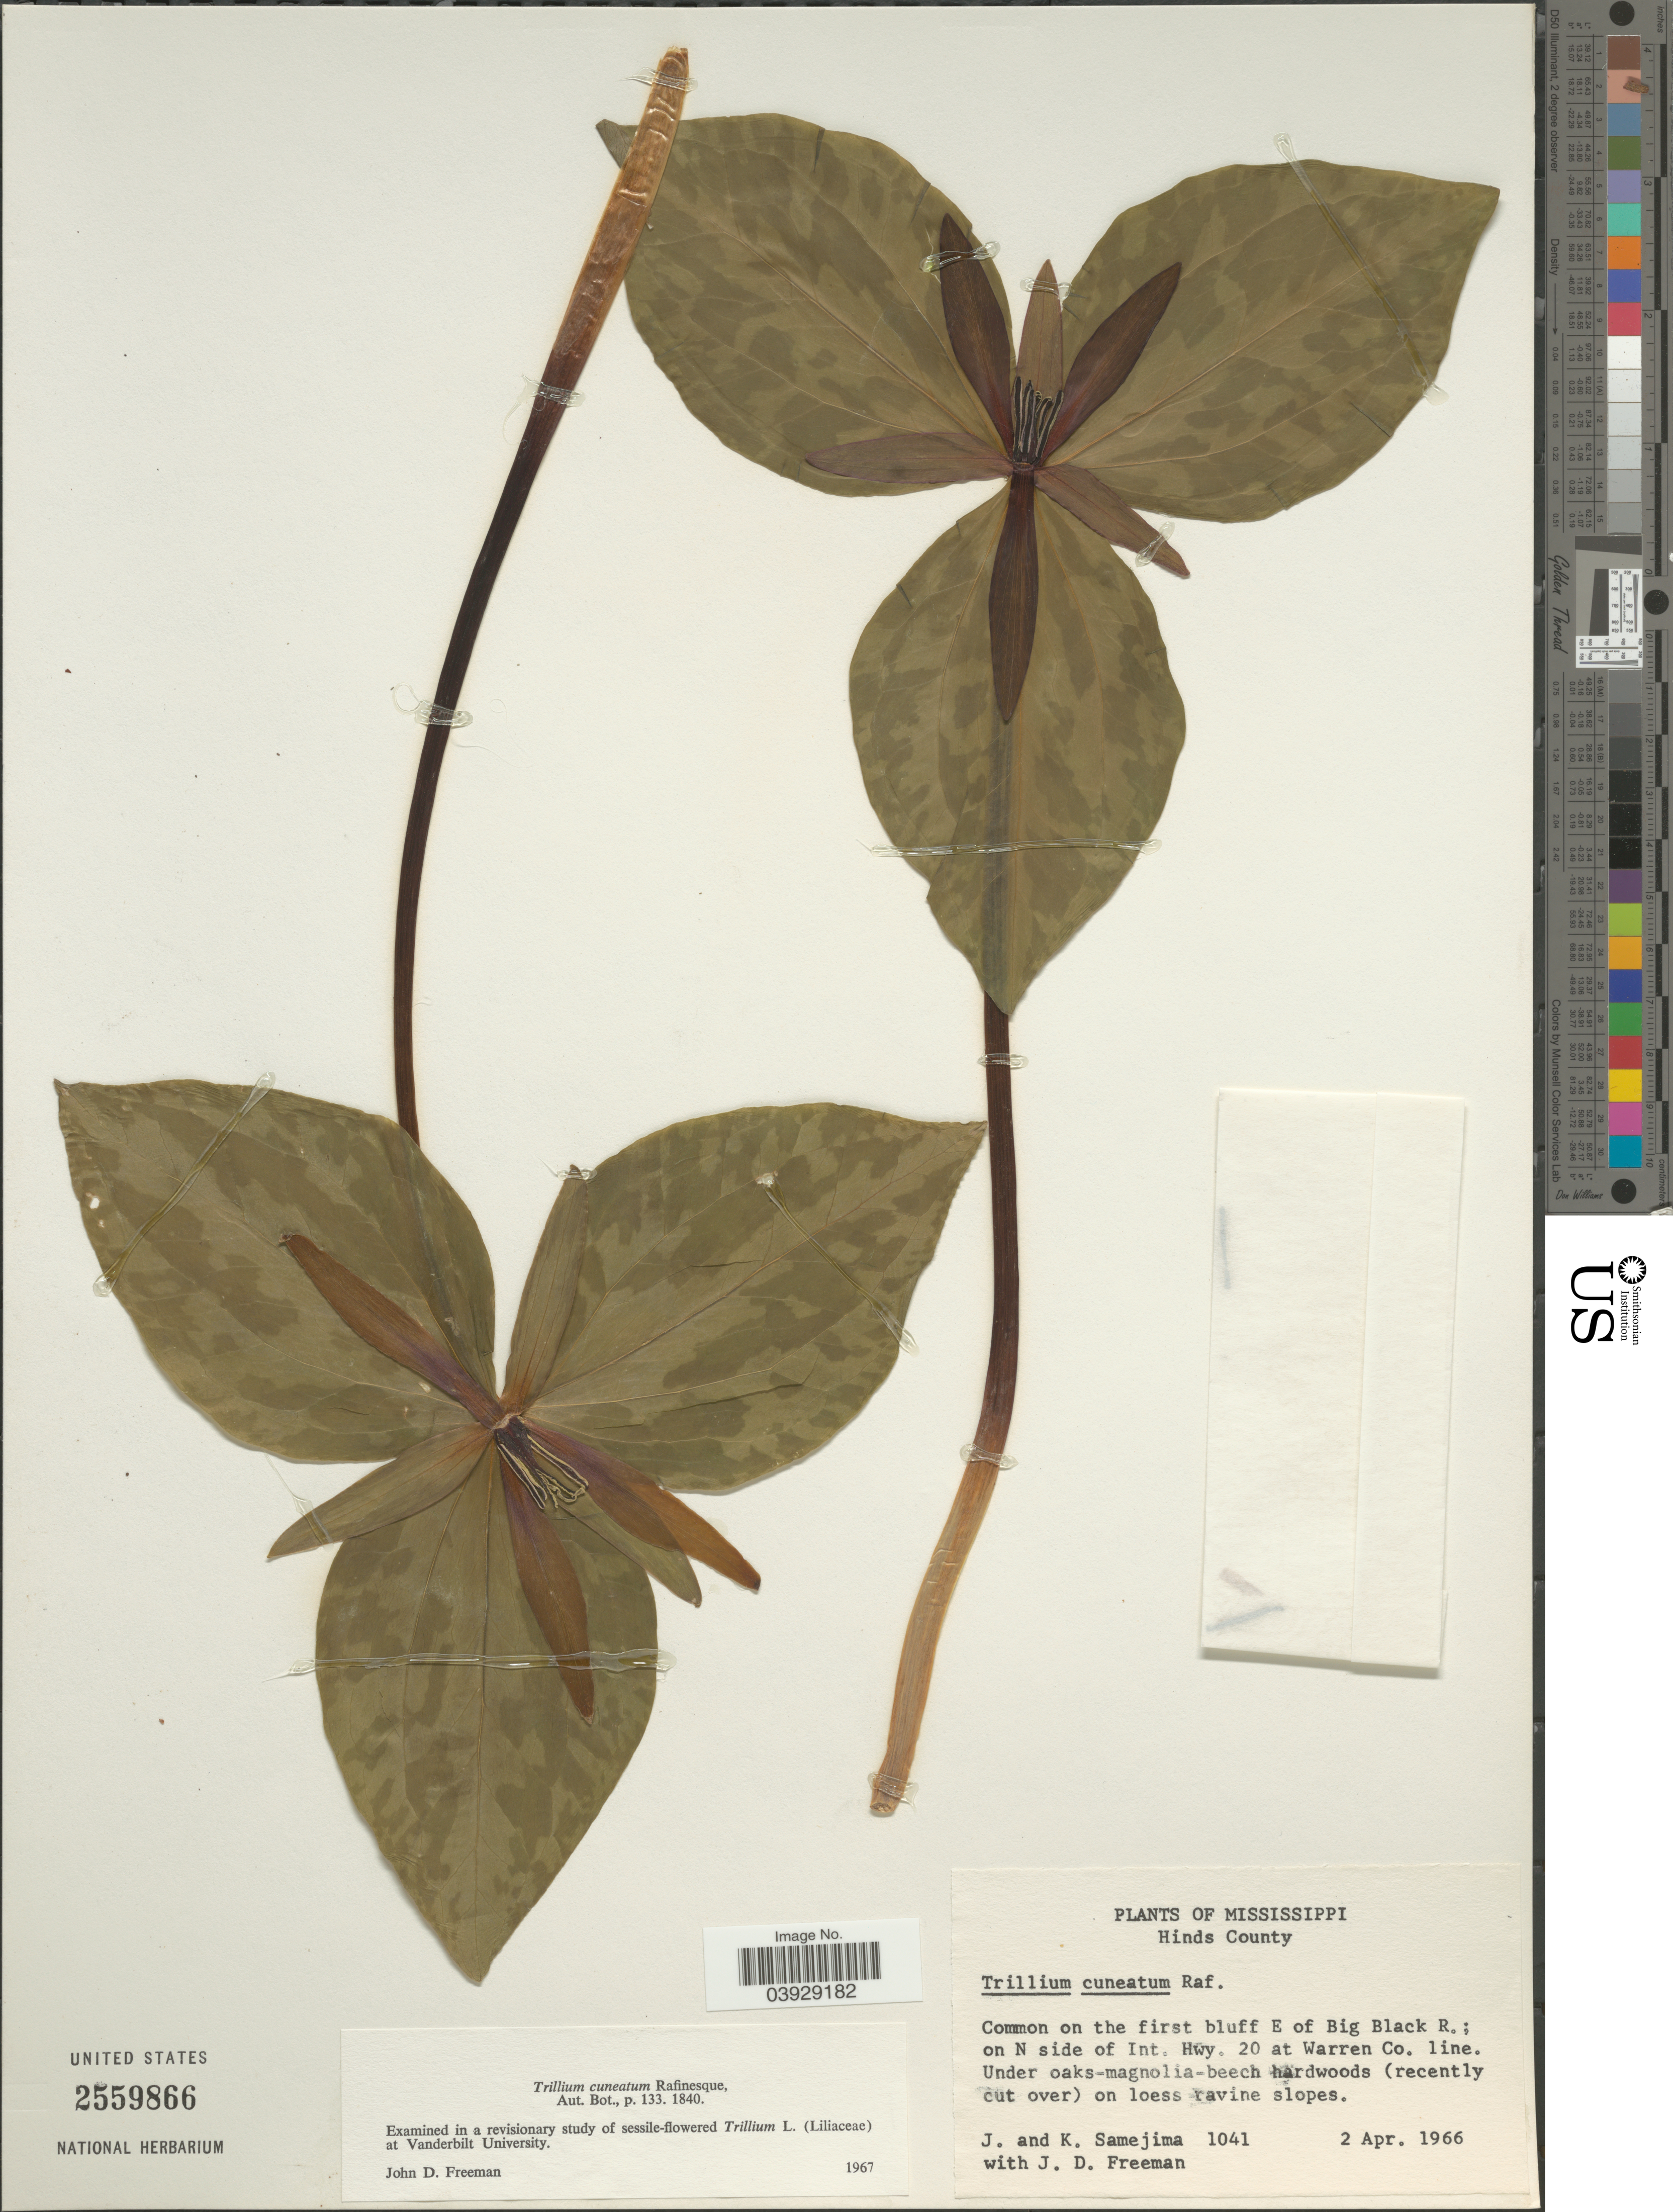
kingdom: Plantae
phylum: Tracheophyta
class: Liliopsida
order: Liliales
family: Melanthiaceae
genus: Trillium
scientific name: Trillium cuneatum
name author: Raf.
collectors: J. Samejima, K. Samejima & J. Freeman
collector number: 1041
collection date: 1966-04-02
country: United States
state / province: Mississippi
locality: Hinds County. On the first bluff E of Big Black R.; on N side of Int. Hwy. 20 at Warren Co. line.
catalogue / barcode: US 2559866